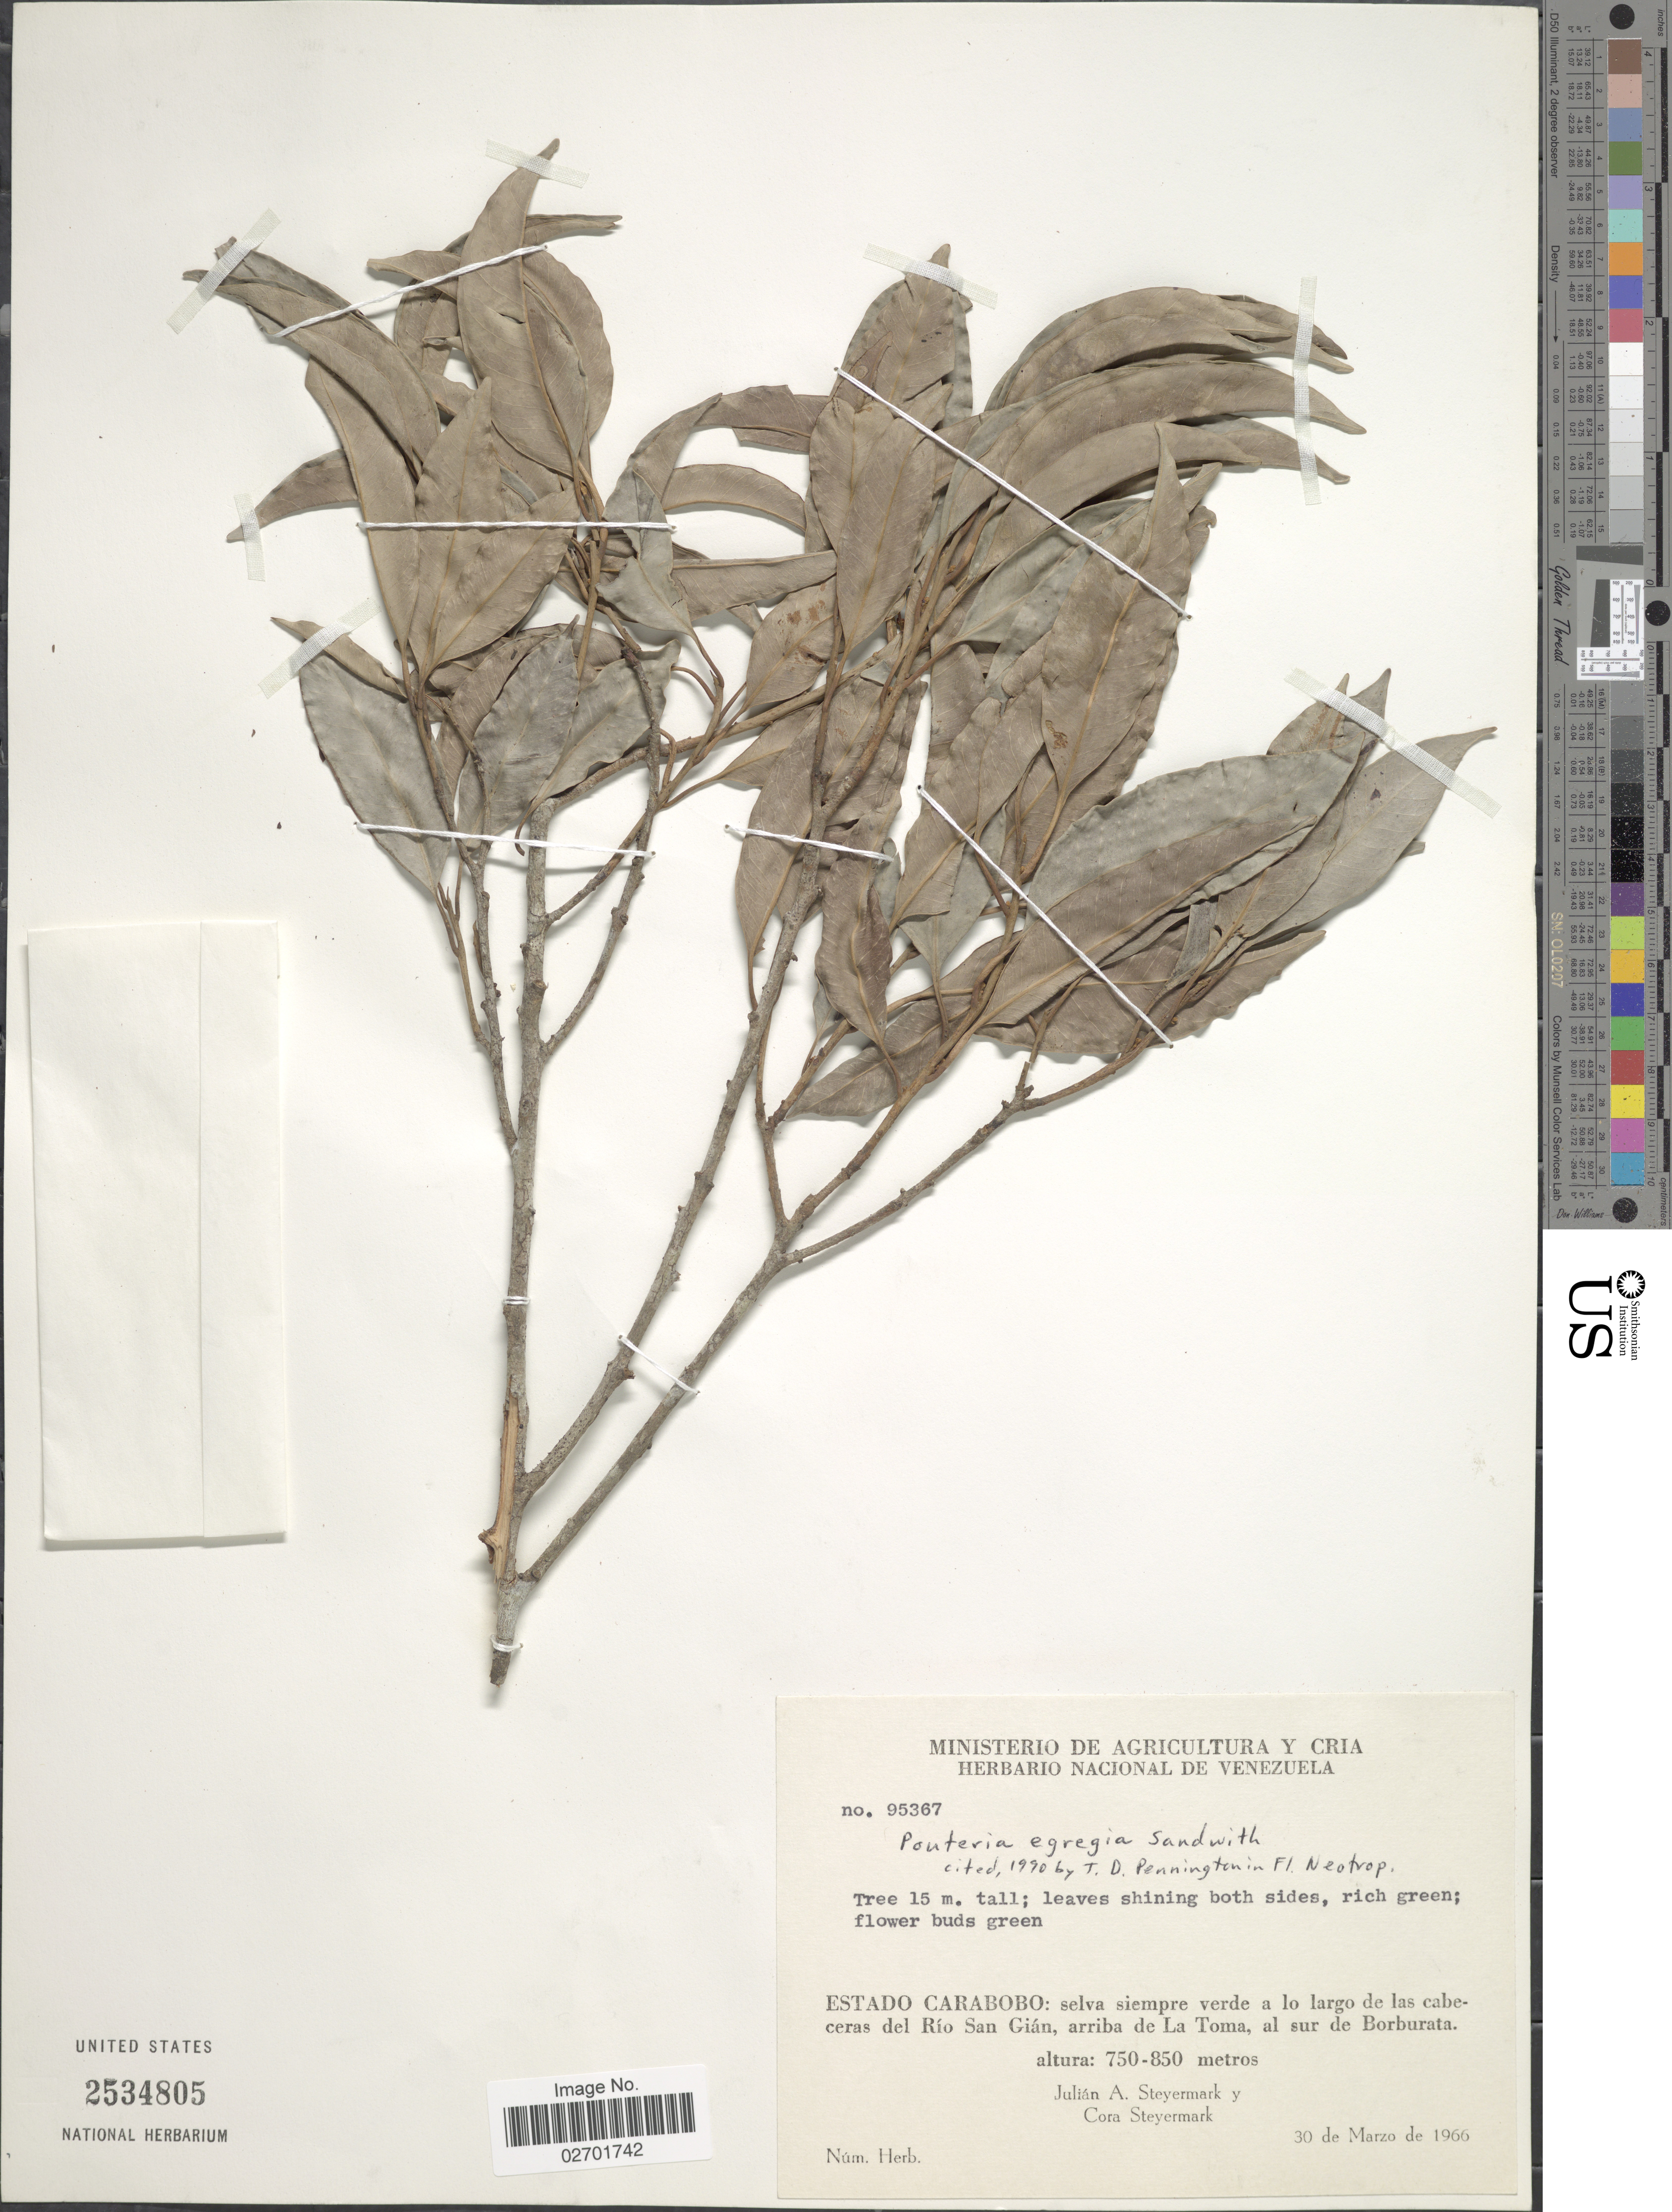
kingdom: Plantae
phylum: Tracheophyta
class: Magnoliopsida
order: Ericales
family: Sapotaceae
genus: Pouteria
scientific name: Pouteria egregia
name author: Sandwith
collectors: J. Steyermark & C. Steyermark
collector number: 95367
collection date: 1966-03-30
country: Venezuela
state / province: Carabobo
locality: Estado Carabobo: selva siempre verde a lo largo de las cabeceras del Rio San Gian, arriba de La Toma, al sur de Borburata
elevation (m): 750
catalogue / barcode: US 2534805